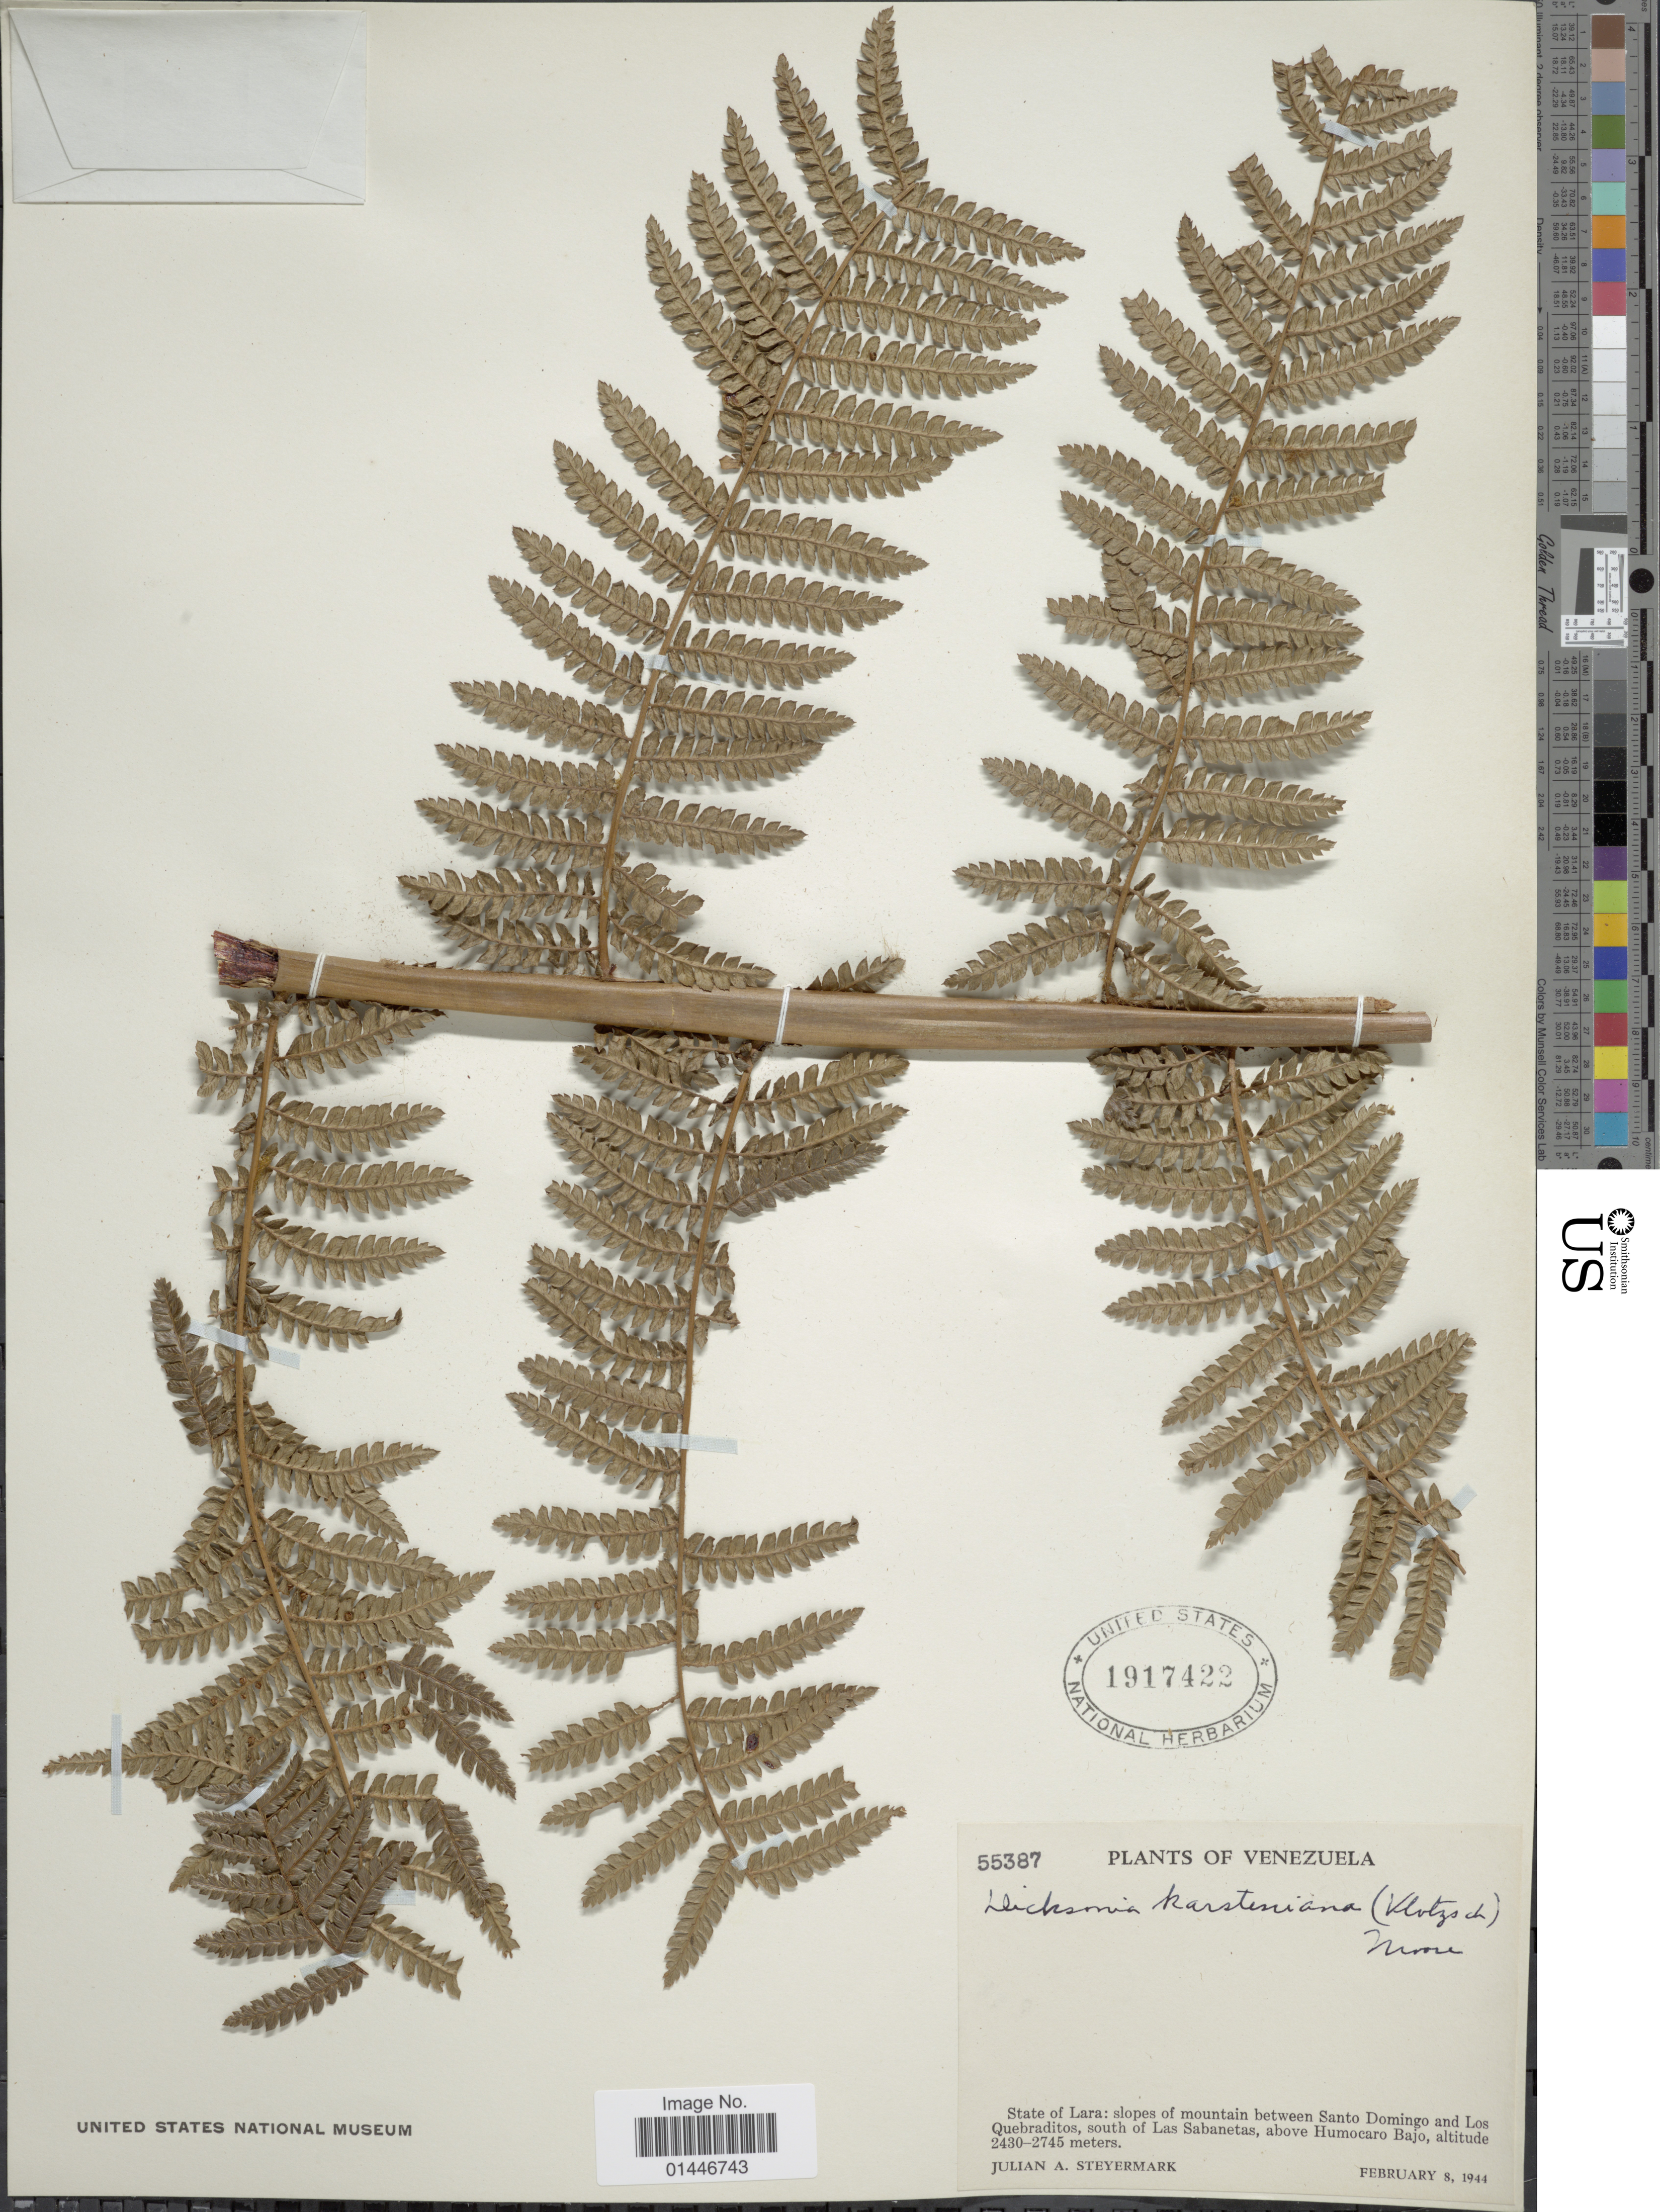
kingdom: Plantae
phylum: Tracheophyta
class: Polypodiopsida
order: Cyatheales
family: Dicksoniaceae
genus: Dicksonia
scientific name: Dicksonia karsteniana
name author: Klotzsch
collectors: J. Steyermark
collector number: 55387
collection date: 1944-02-08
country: Venezuela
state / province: Lara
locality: Slopes of mountain between Santo Domingo and Los Quebraditos, south of Las Sabanetas, above Humocaro Bajo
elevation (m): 2430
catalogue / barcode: US 1917422